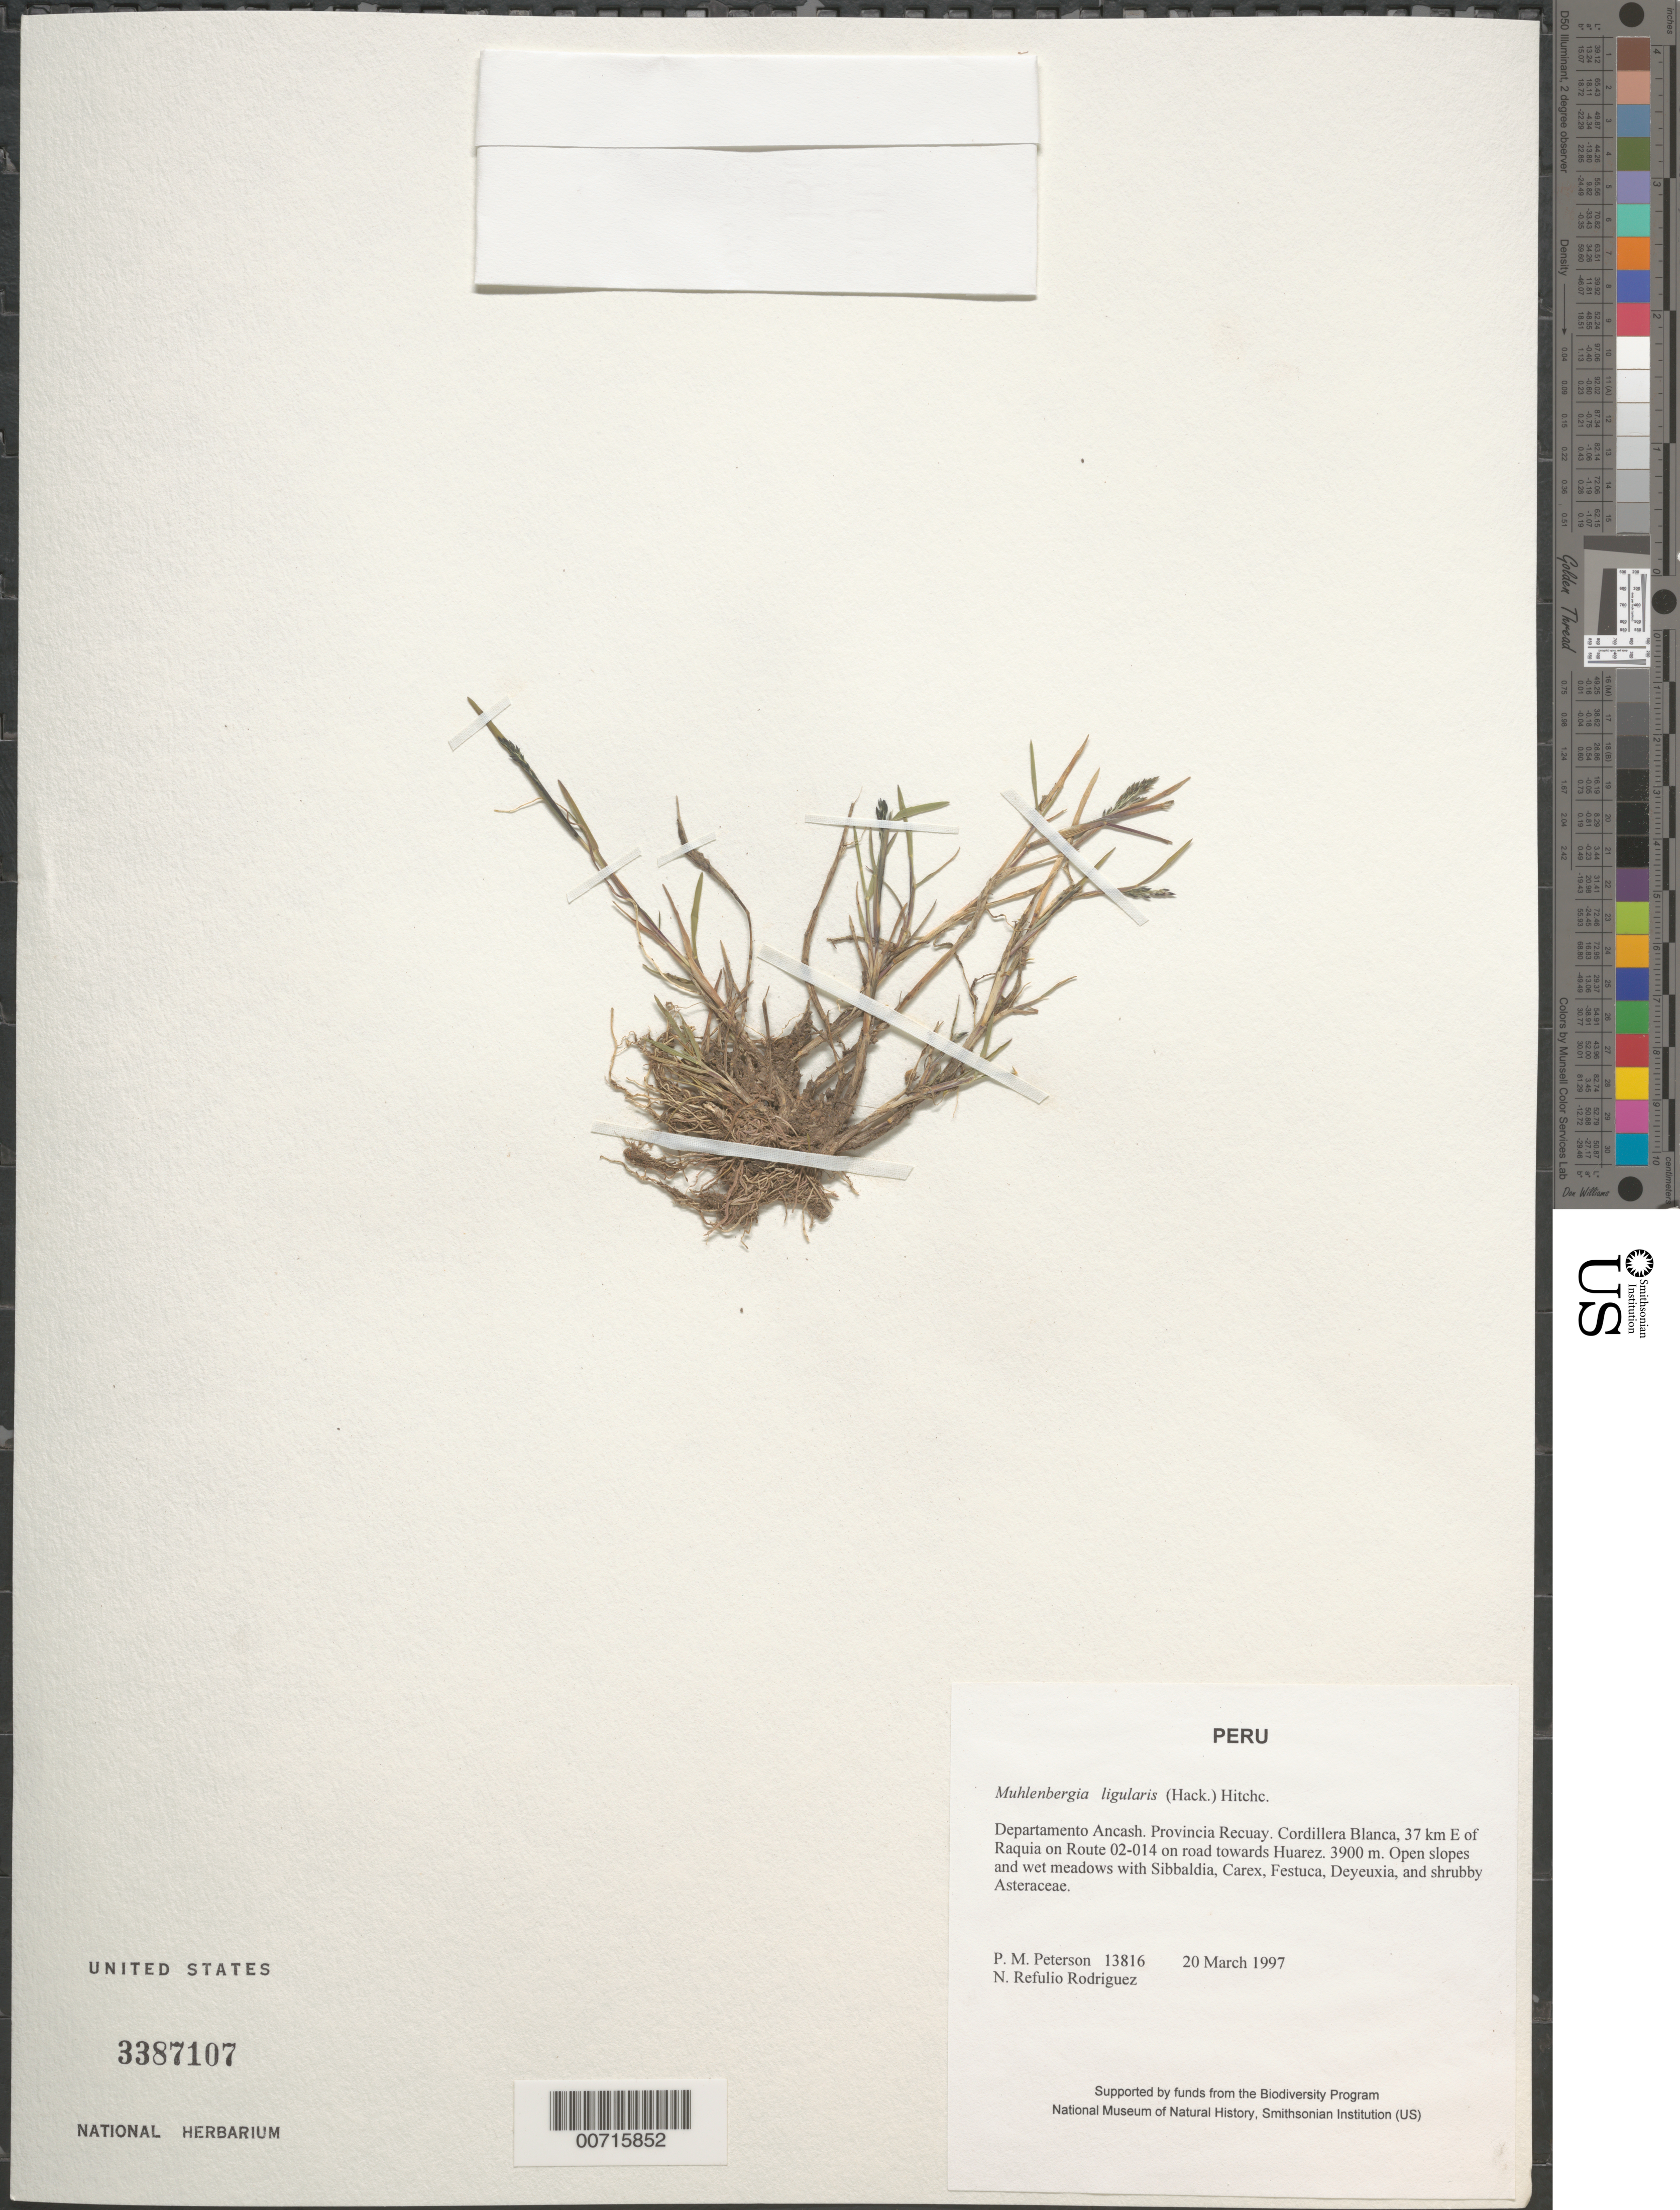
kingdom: Plantae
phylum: Tracheophyta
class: Liliopsida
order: Poales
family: Poaceae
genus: Muhlenbergia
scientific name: Muhlenbergia ligularis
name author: (Hack.) Hitchc.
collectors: P. M. Peterson & N. Refulio-Rodríguez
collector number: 13816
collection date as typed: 20 Mar 1997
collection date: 1997-03-20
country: Peru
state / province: Ancash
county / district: Recuay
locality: Cordillera Blanca, 37 km E of Raquia on Route 02-014 on road towards Huarez.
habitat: Open slopes and wet meadows with Sibbaldia, Carex, Festuca, Deyeuxia, and shruby Asteraceae.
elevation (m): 3900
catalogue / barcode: US 3387107